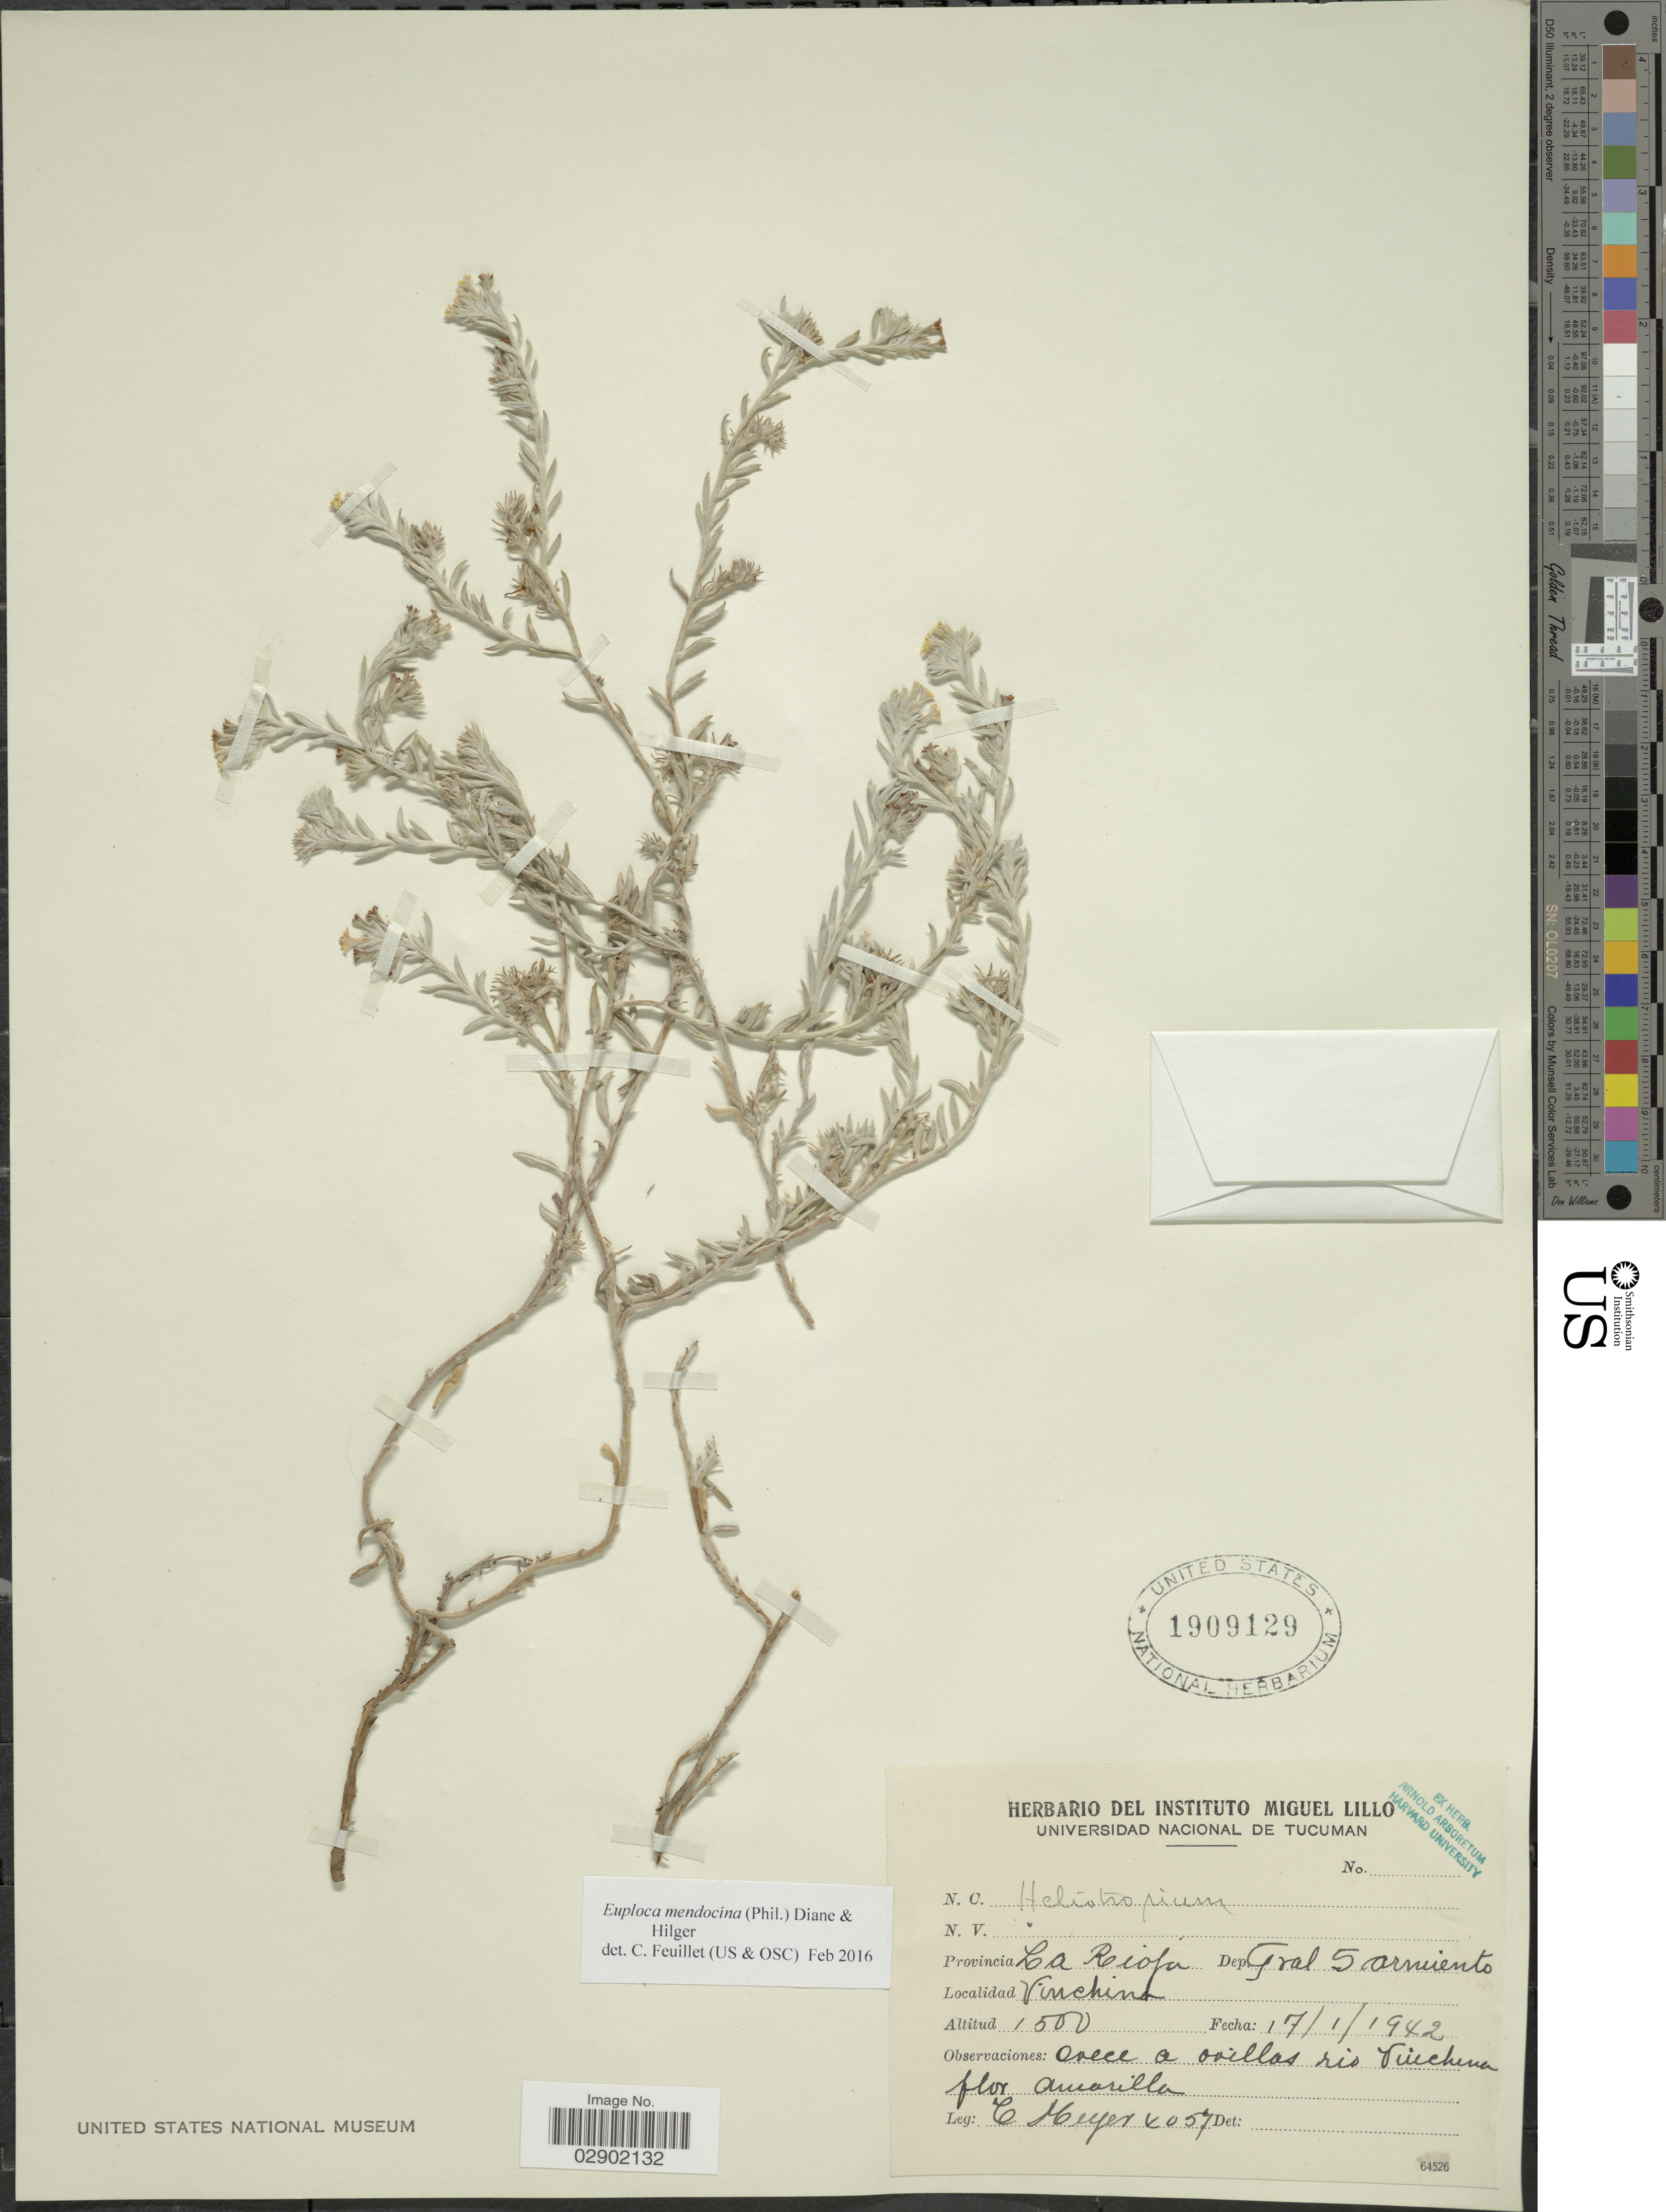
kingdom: Plantae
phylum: Tracheophyta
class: Magnoliopsida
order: Boraginales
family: Heliotropiaceae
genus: Euploca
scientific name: Euploca mendocina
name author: (Phil.) Diane & Hilger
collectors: C. Meyer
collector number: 4057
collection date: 1942-01-17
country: Argentina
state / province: La Rioja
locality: Dep. Gral Sarmiento. Vinchina.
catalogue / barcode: US 1909129